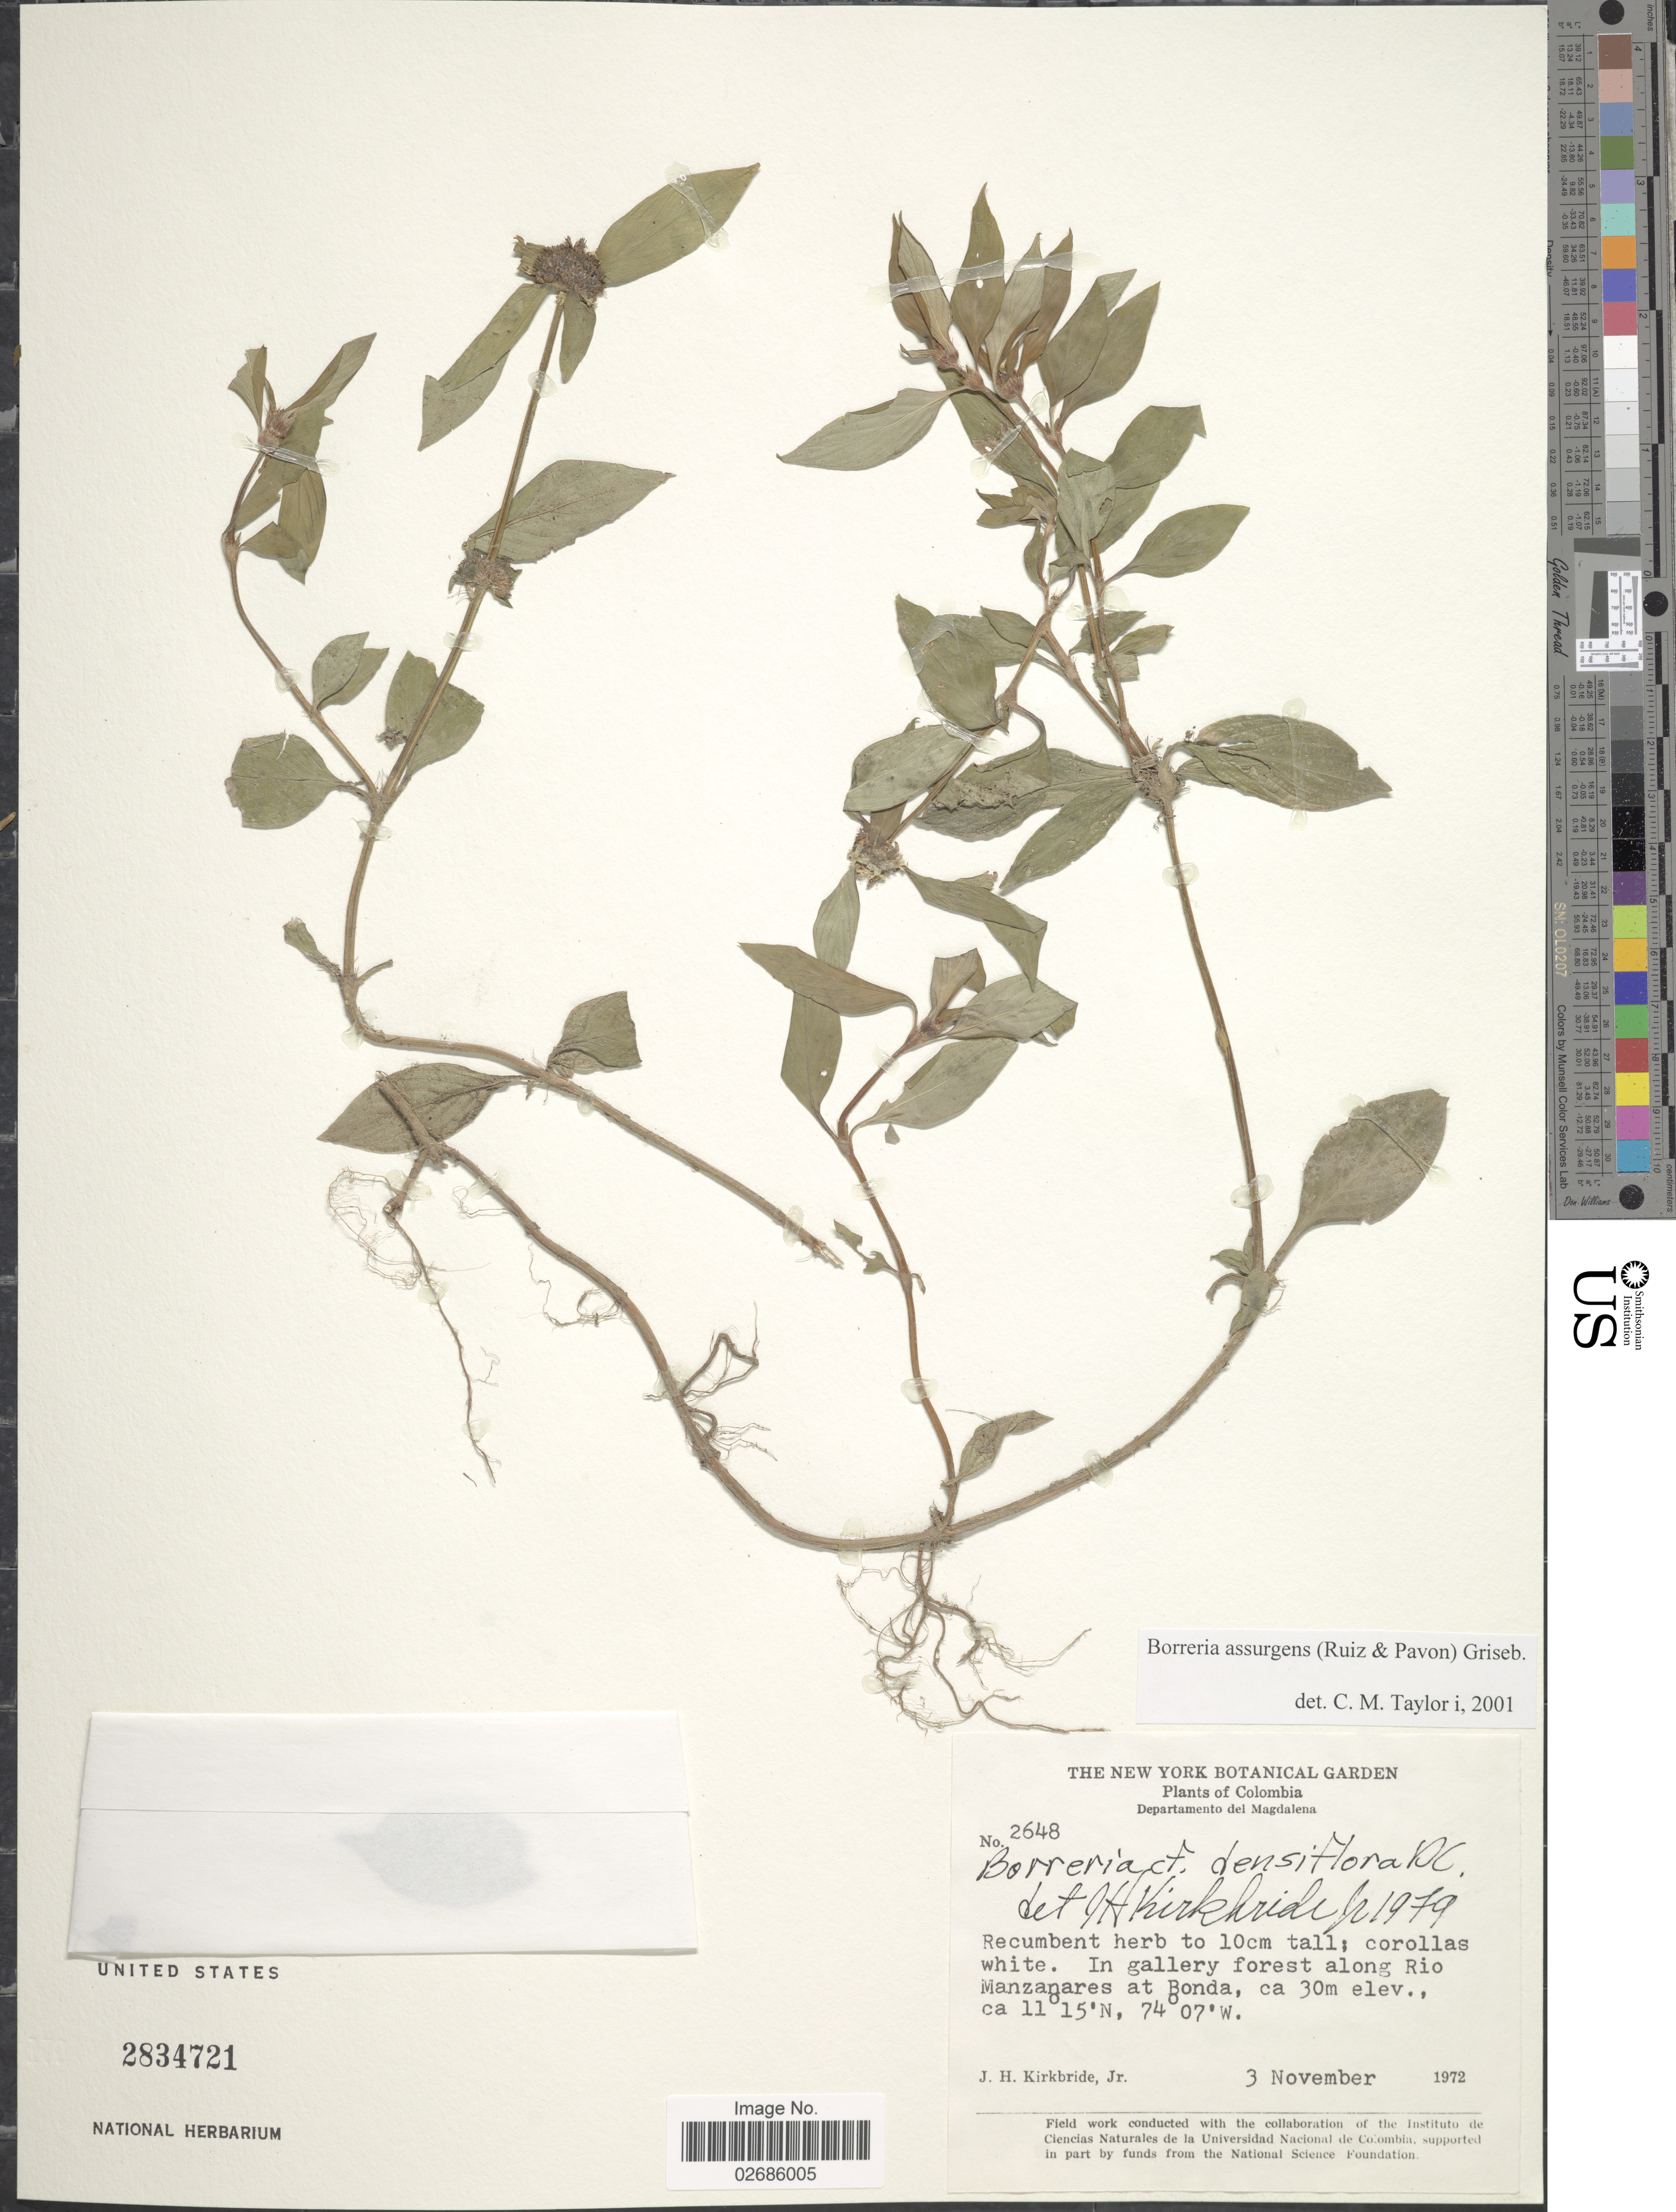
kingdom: Plantae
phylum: Tracheophyta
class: Magnoliopsida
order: Gentianales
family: Rubiaceae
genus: Borreria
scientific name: Borreria assurgens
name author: (Ruiz & Pav.) Griseb.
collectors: J. H. Kirkbride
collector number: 2648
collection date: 1972-11-03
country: Colombia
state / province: Magdalena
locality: Departamento del Magdalena. In gallery forest along Rio Manzanares at Bonda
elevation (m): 30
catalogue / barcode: US 2834721